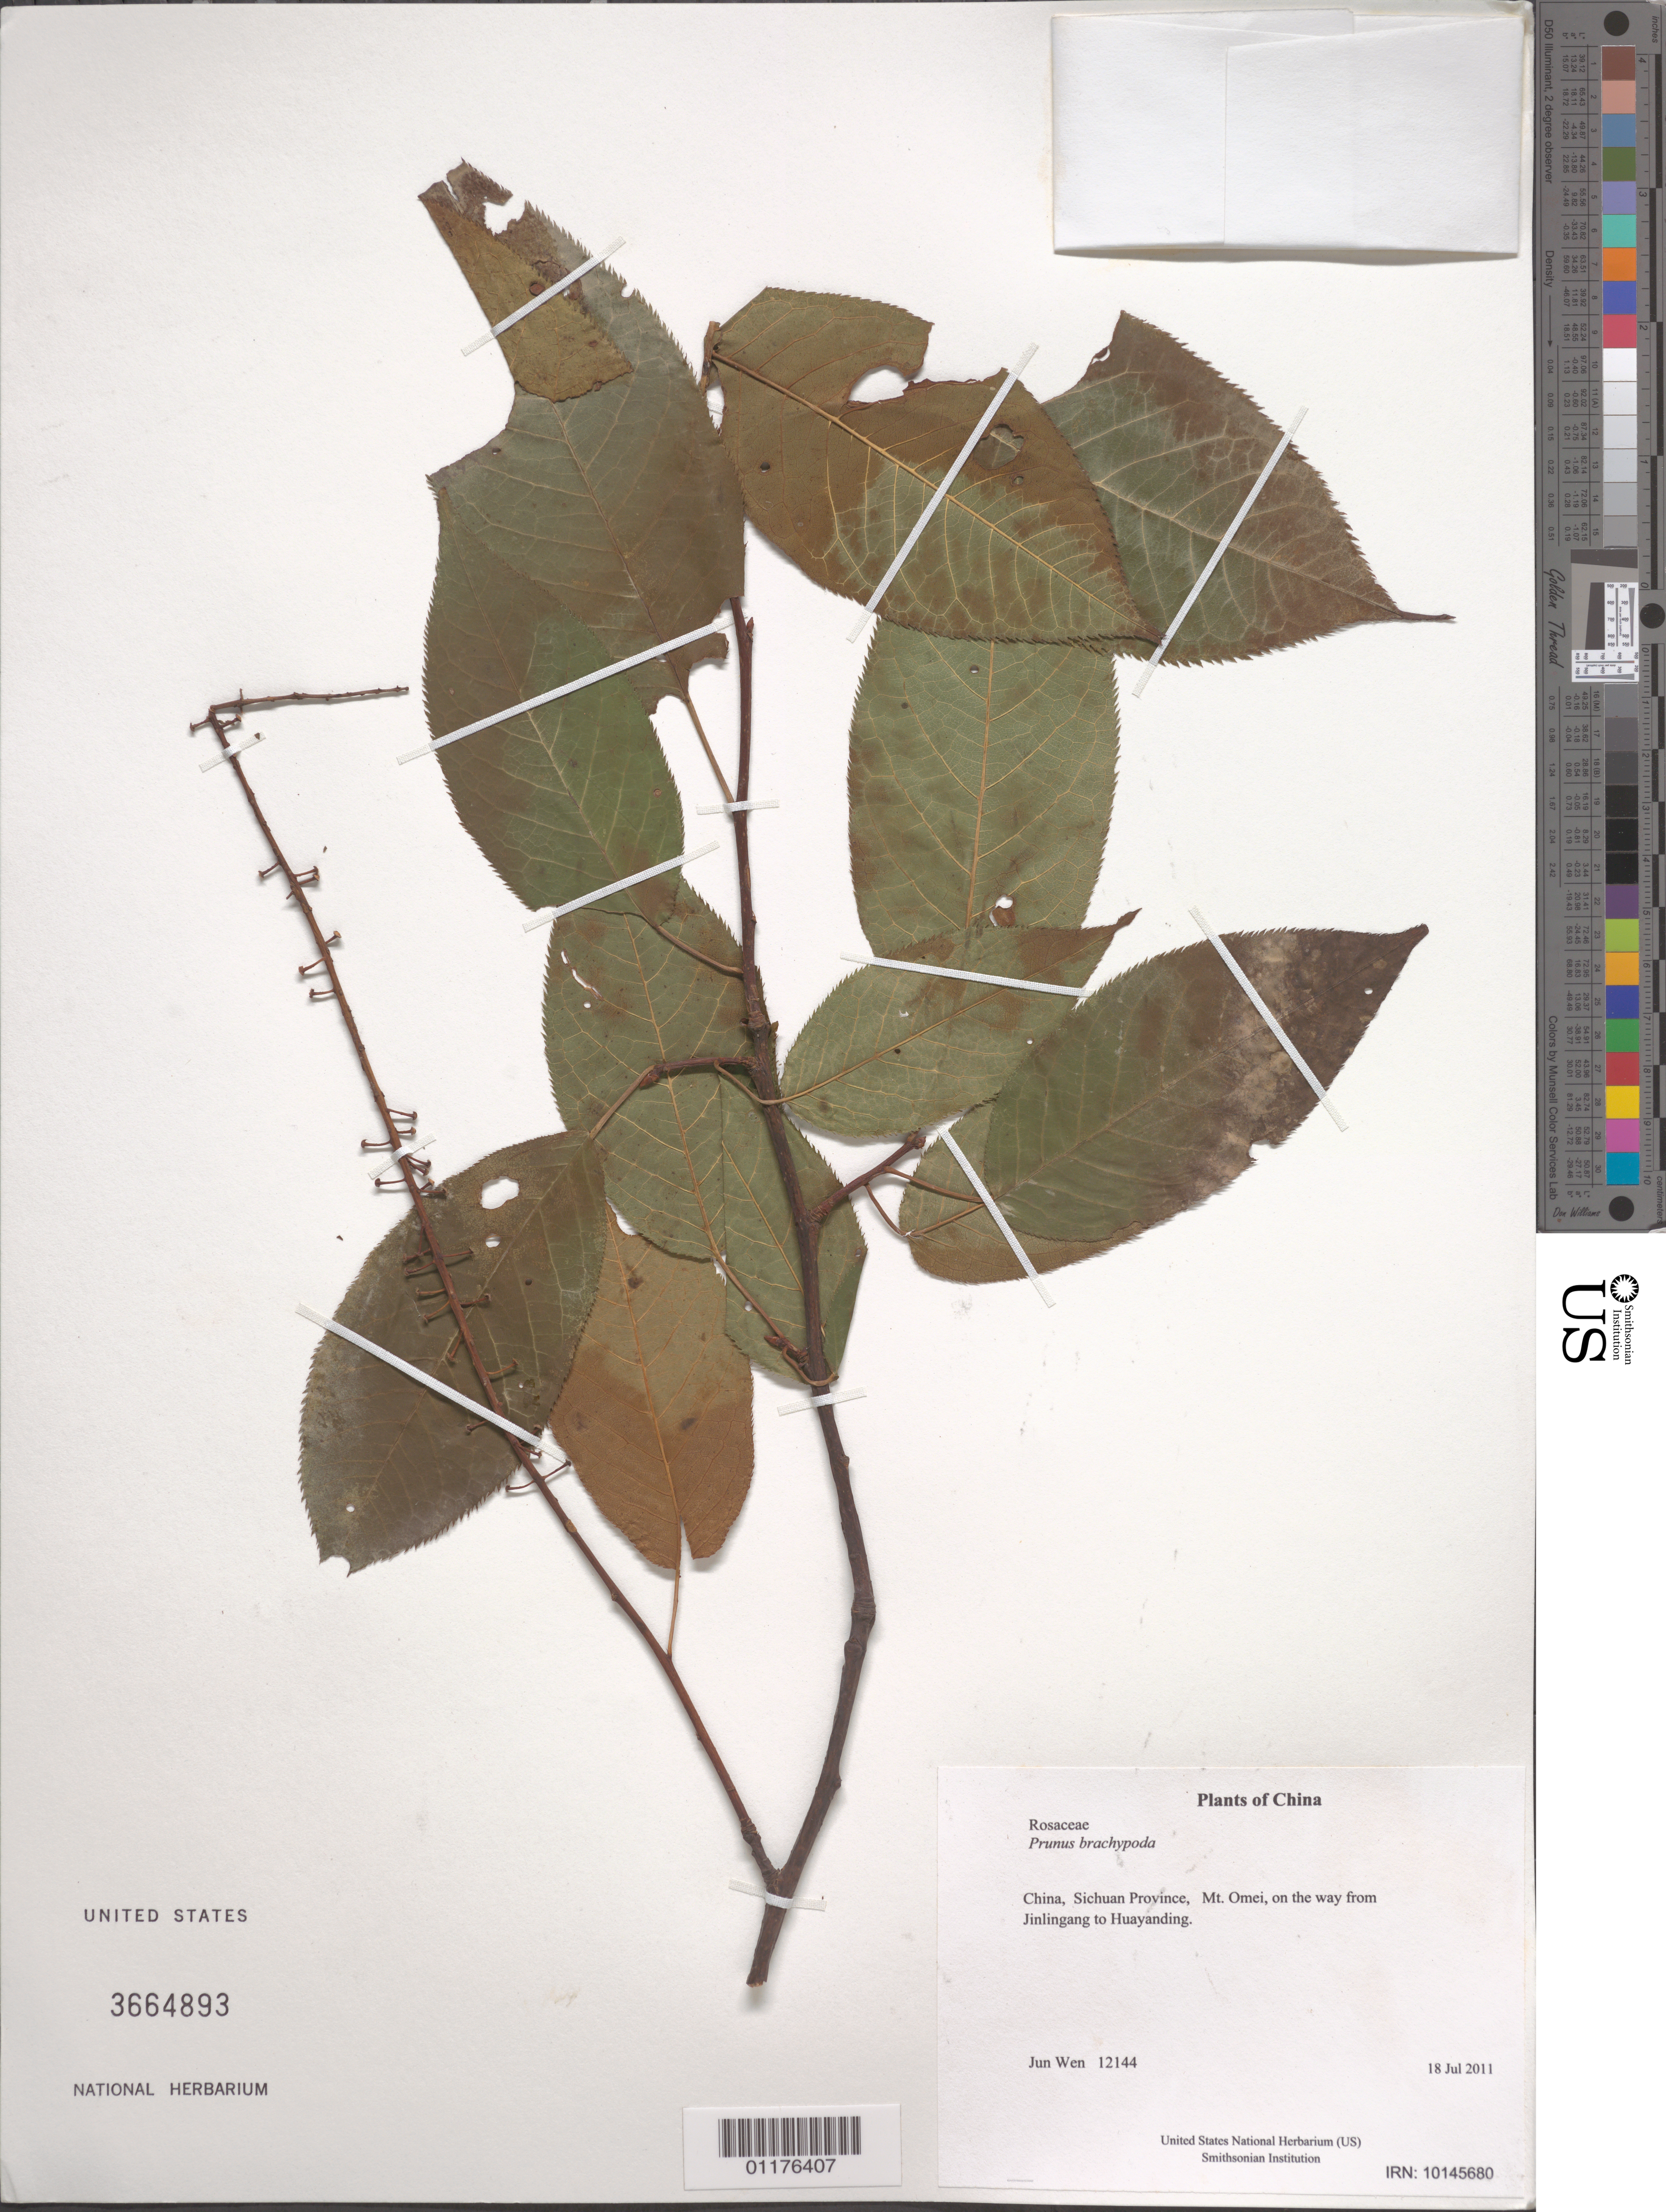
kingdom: Plantae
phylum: Tracheophyta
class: Magnoliopsida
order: Rosales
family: Rosaceae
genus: Prunus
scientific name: Prunus brachypoda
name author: Batalin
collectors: J. Wen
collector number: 12144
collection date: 2011-07-18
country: China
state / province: Sichuan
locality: Mt. Omei, on the way from Jinlingang to Huayanding.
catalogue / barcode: US 3664893